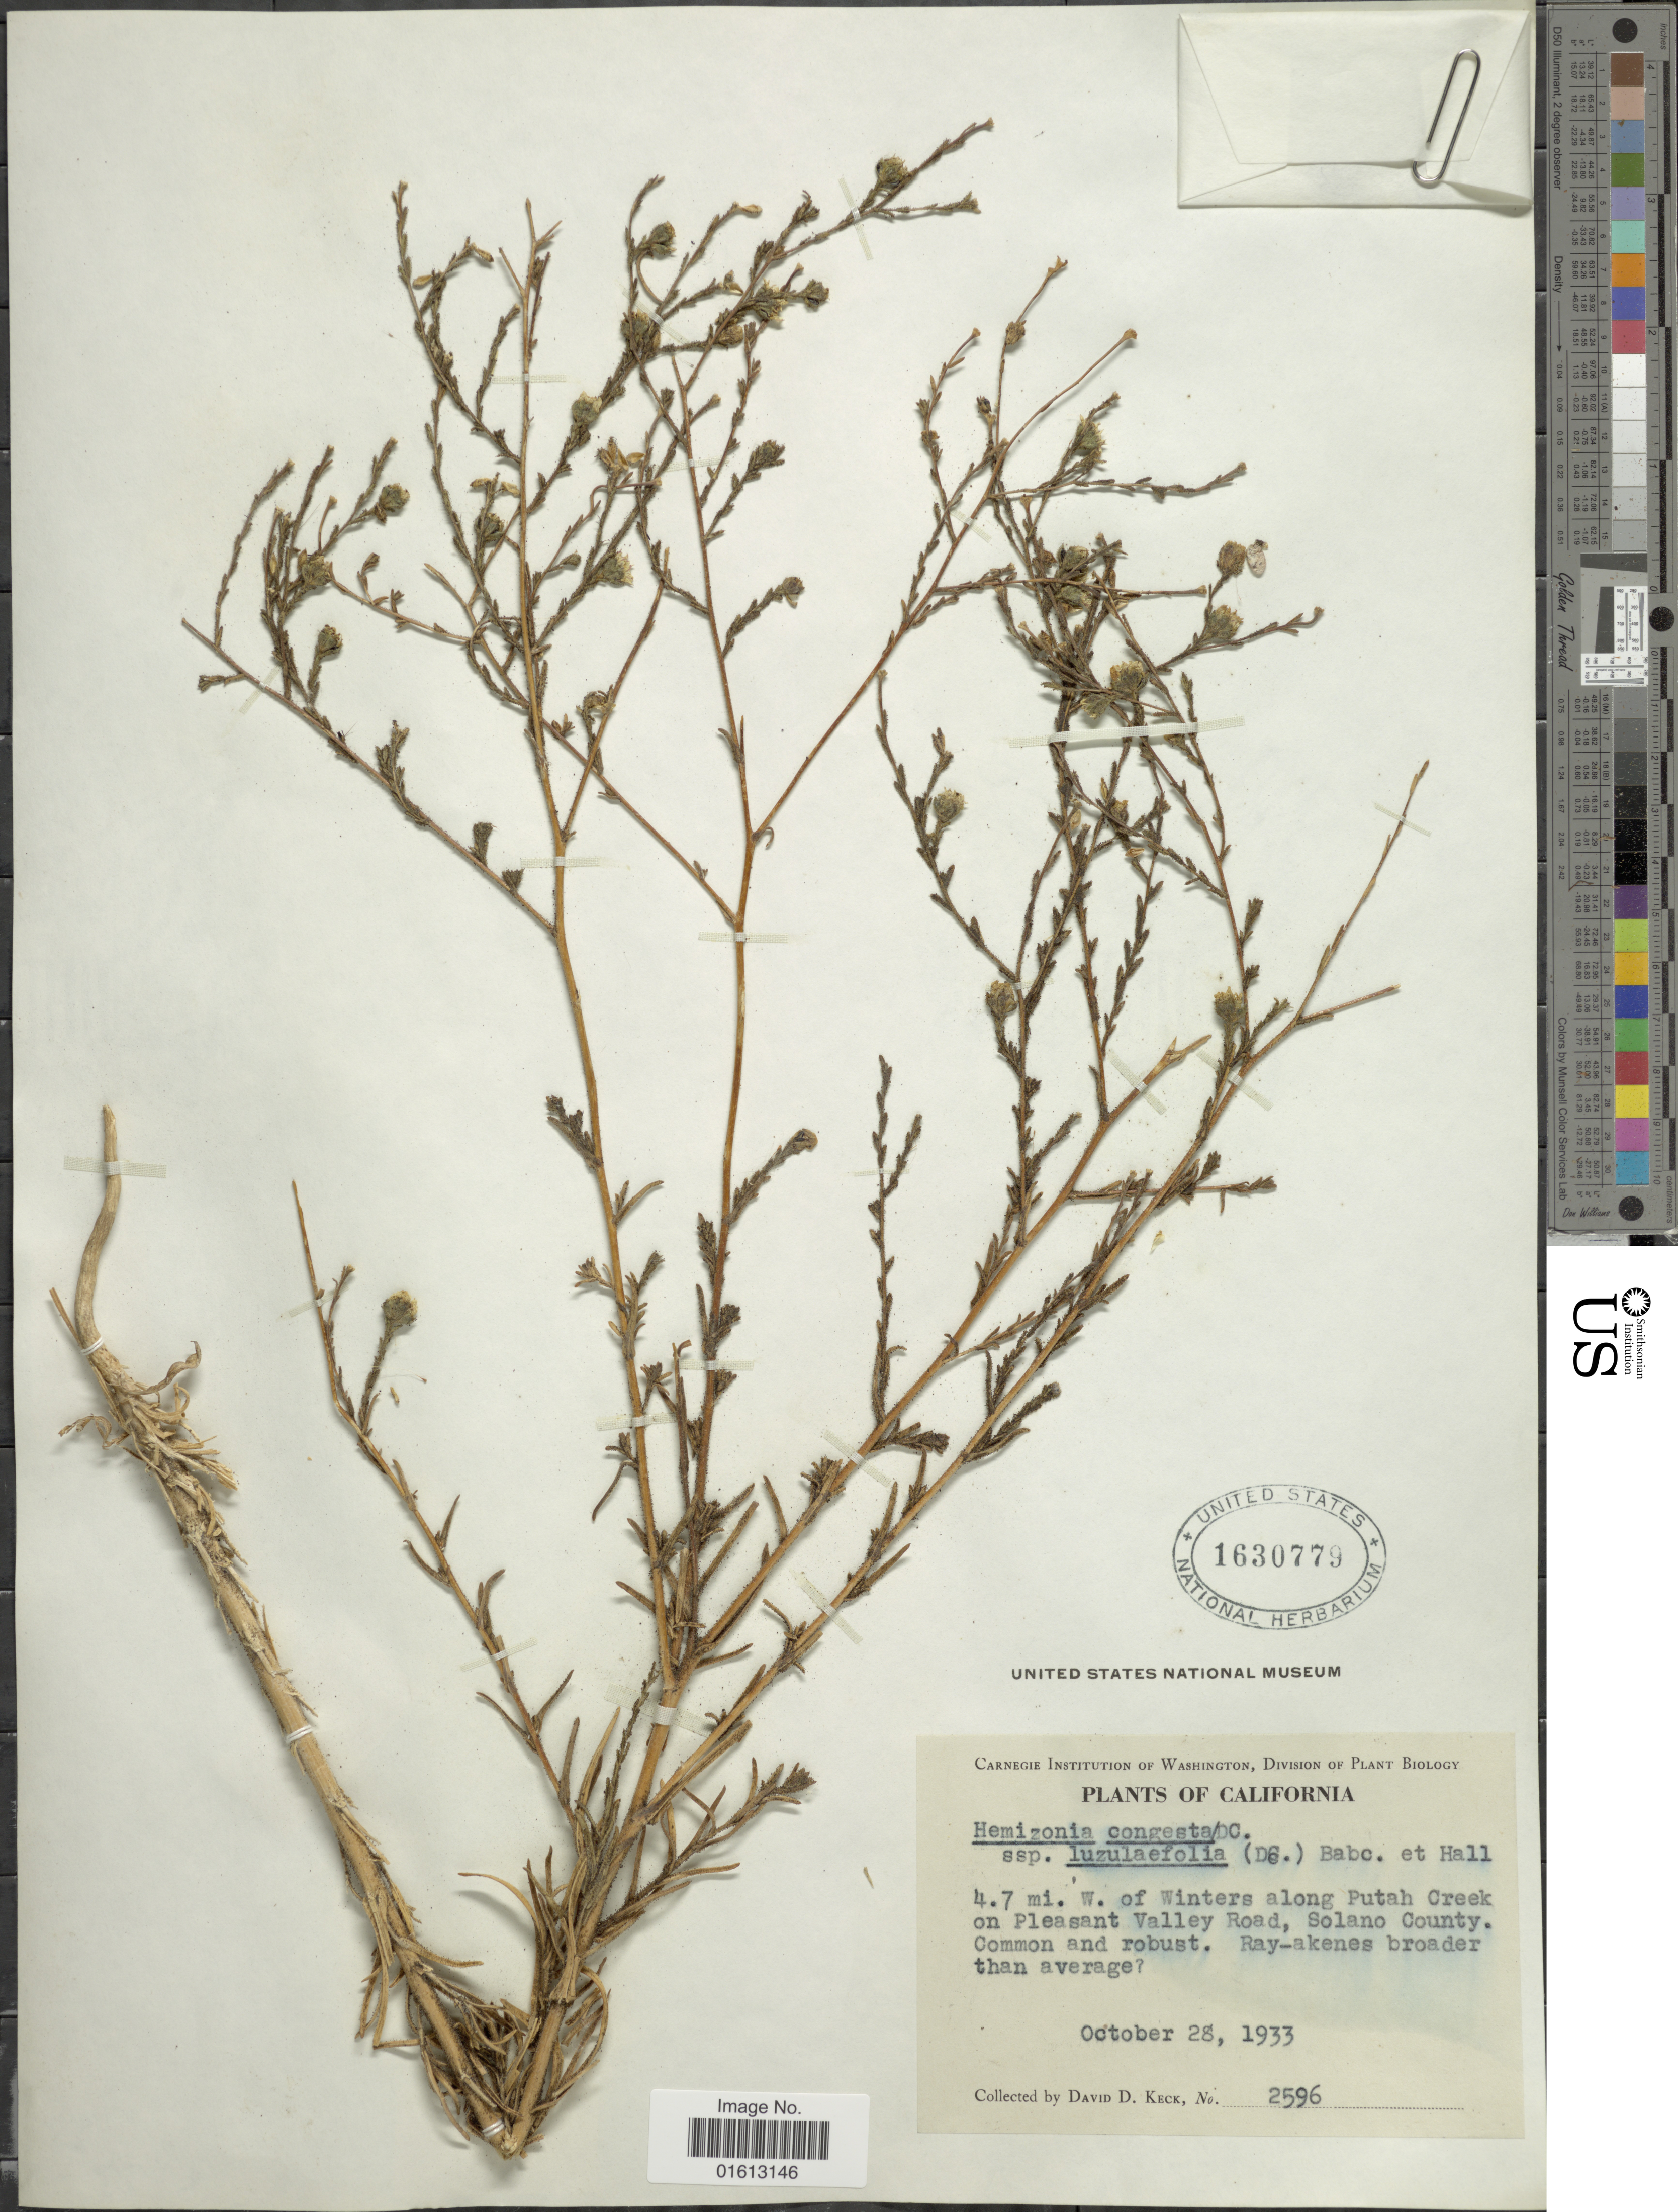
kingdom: Plantae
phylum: Tracheophyta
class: Magnoliopsida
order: Asterales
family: Asteraceae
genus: Hemizonia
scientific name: Hemizonia congesta subsp. luzulaefolia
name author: (DC.) Babc. & H.M. Hall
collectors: D. D. Keck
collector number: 2596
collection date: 1933-10-28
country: United States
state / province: California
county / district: Solano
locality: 4.7 mi. w. of Winters along Putah Creek on Pleasant Valley Road, Solano County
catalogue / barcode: US 1630779